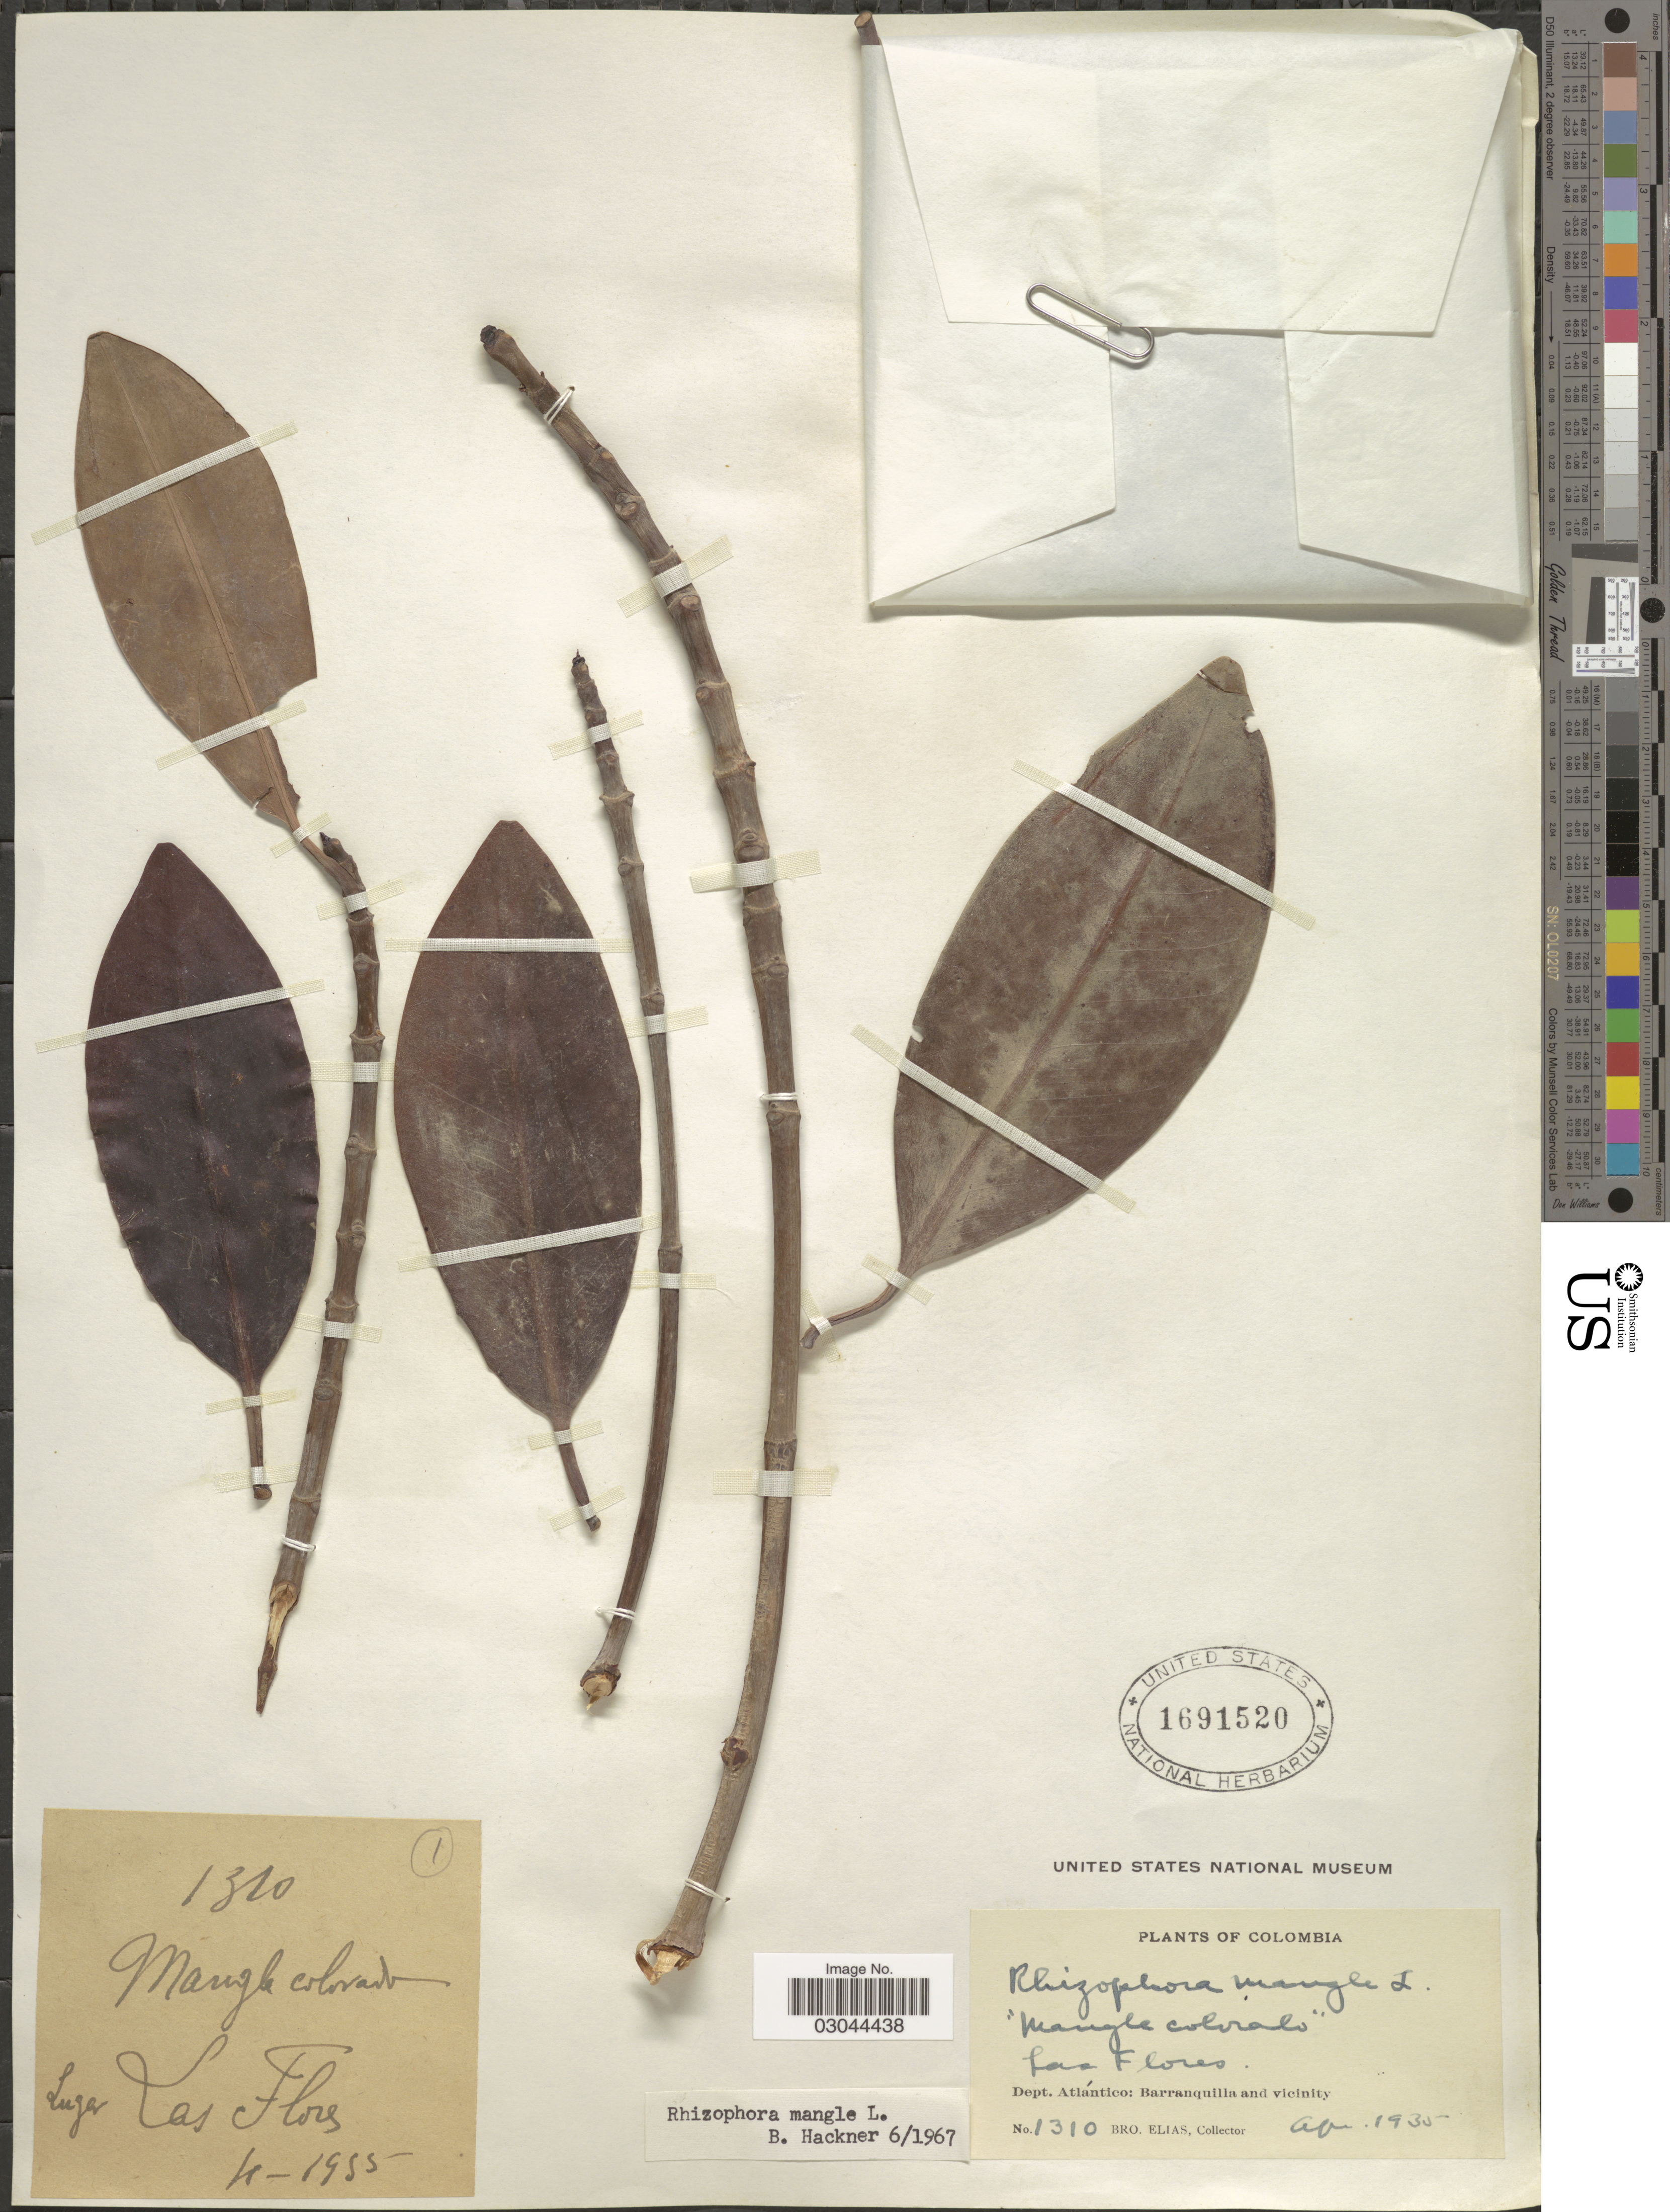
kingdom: Plantae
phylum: Tracheophyta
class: Magnoliopsida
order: Malpighiales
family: Rhizophoraceae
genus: Rhizophora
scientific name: Rhizophora mangle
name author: L.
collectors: Bro. Elias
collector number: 1310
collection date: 1935-04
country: Colombia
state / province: Atlántico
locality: Dept. Atlántico: Barranquilla and vicinity. Las Flores.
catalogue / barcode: US 1691520